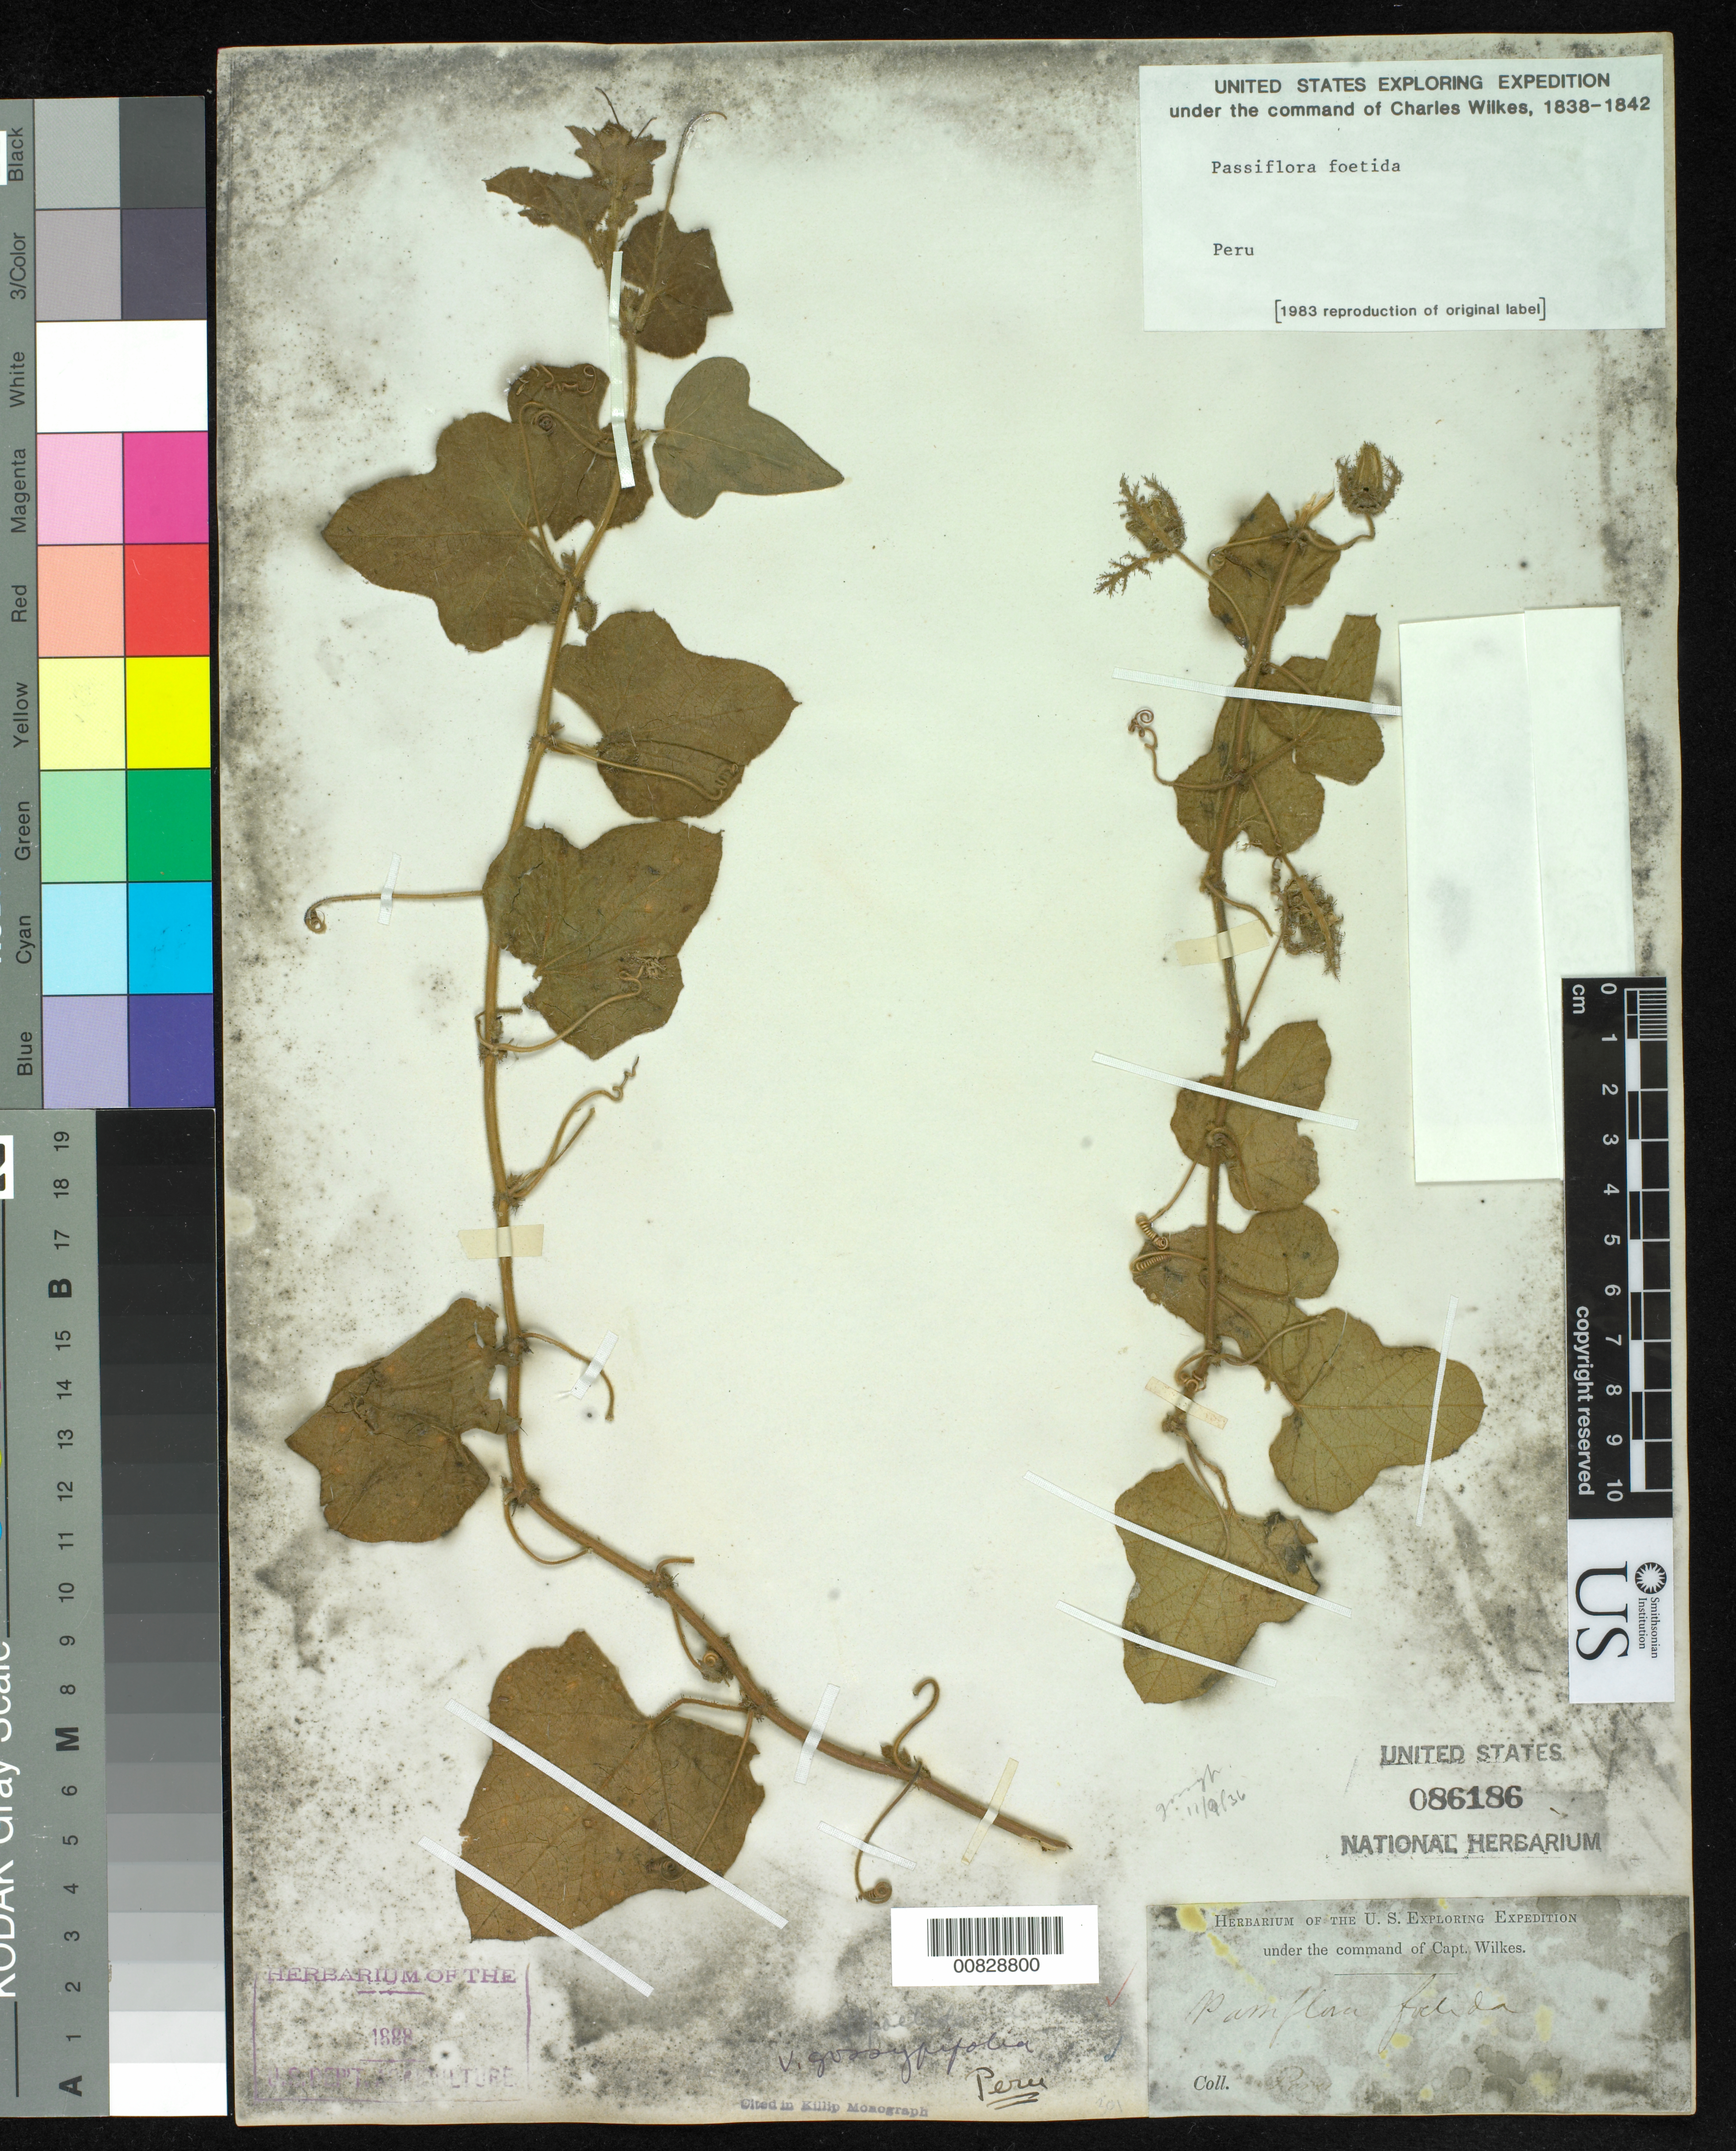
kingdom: Plantae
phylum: Tracheophyta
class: Magnoliopsida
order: Malpighiales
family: Passifloraceae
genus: Passiflora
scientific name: Passiflora foetida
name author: L.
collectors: Wilkes Explor. Exped.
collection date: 1838/1842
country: Peru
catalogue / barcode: US 86186